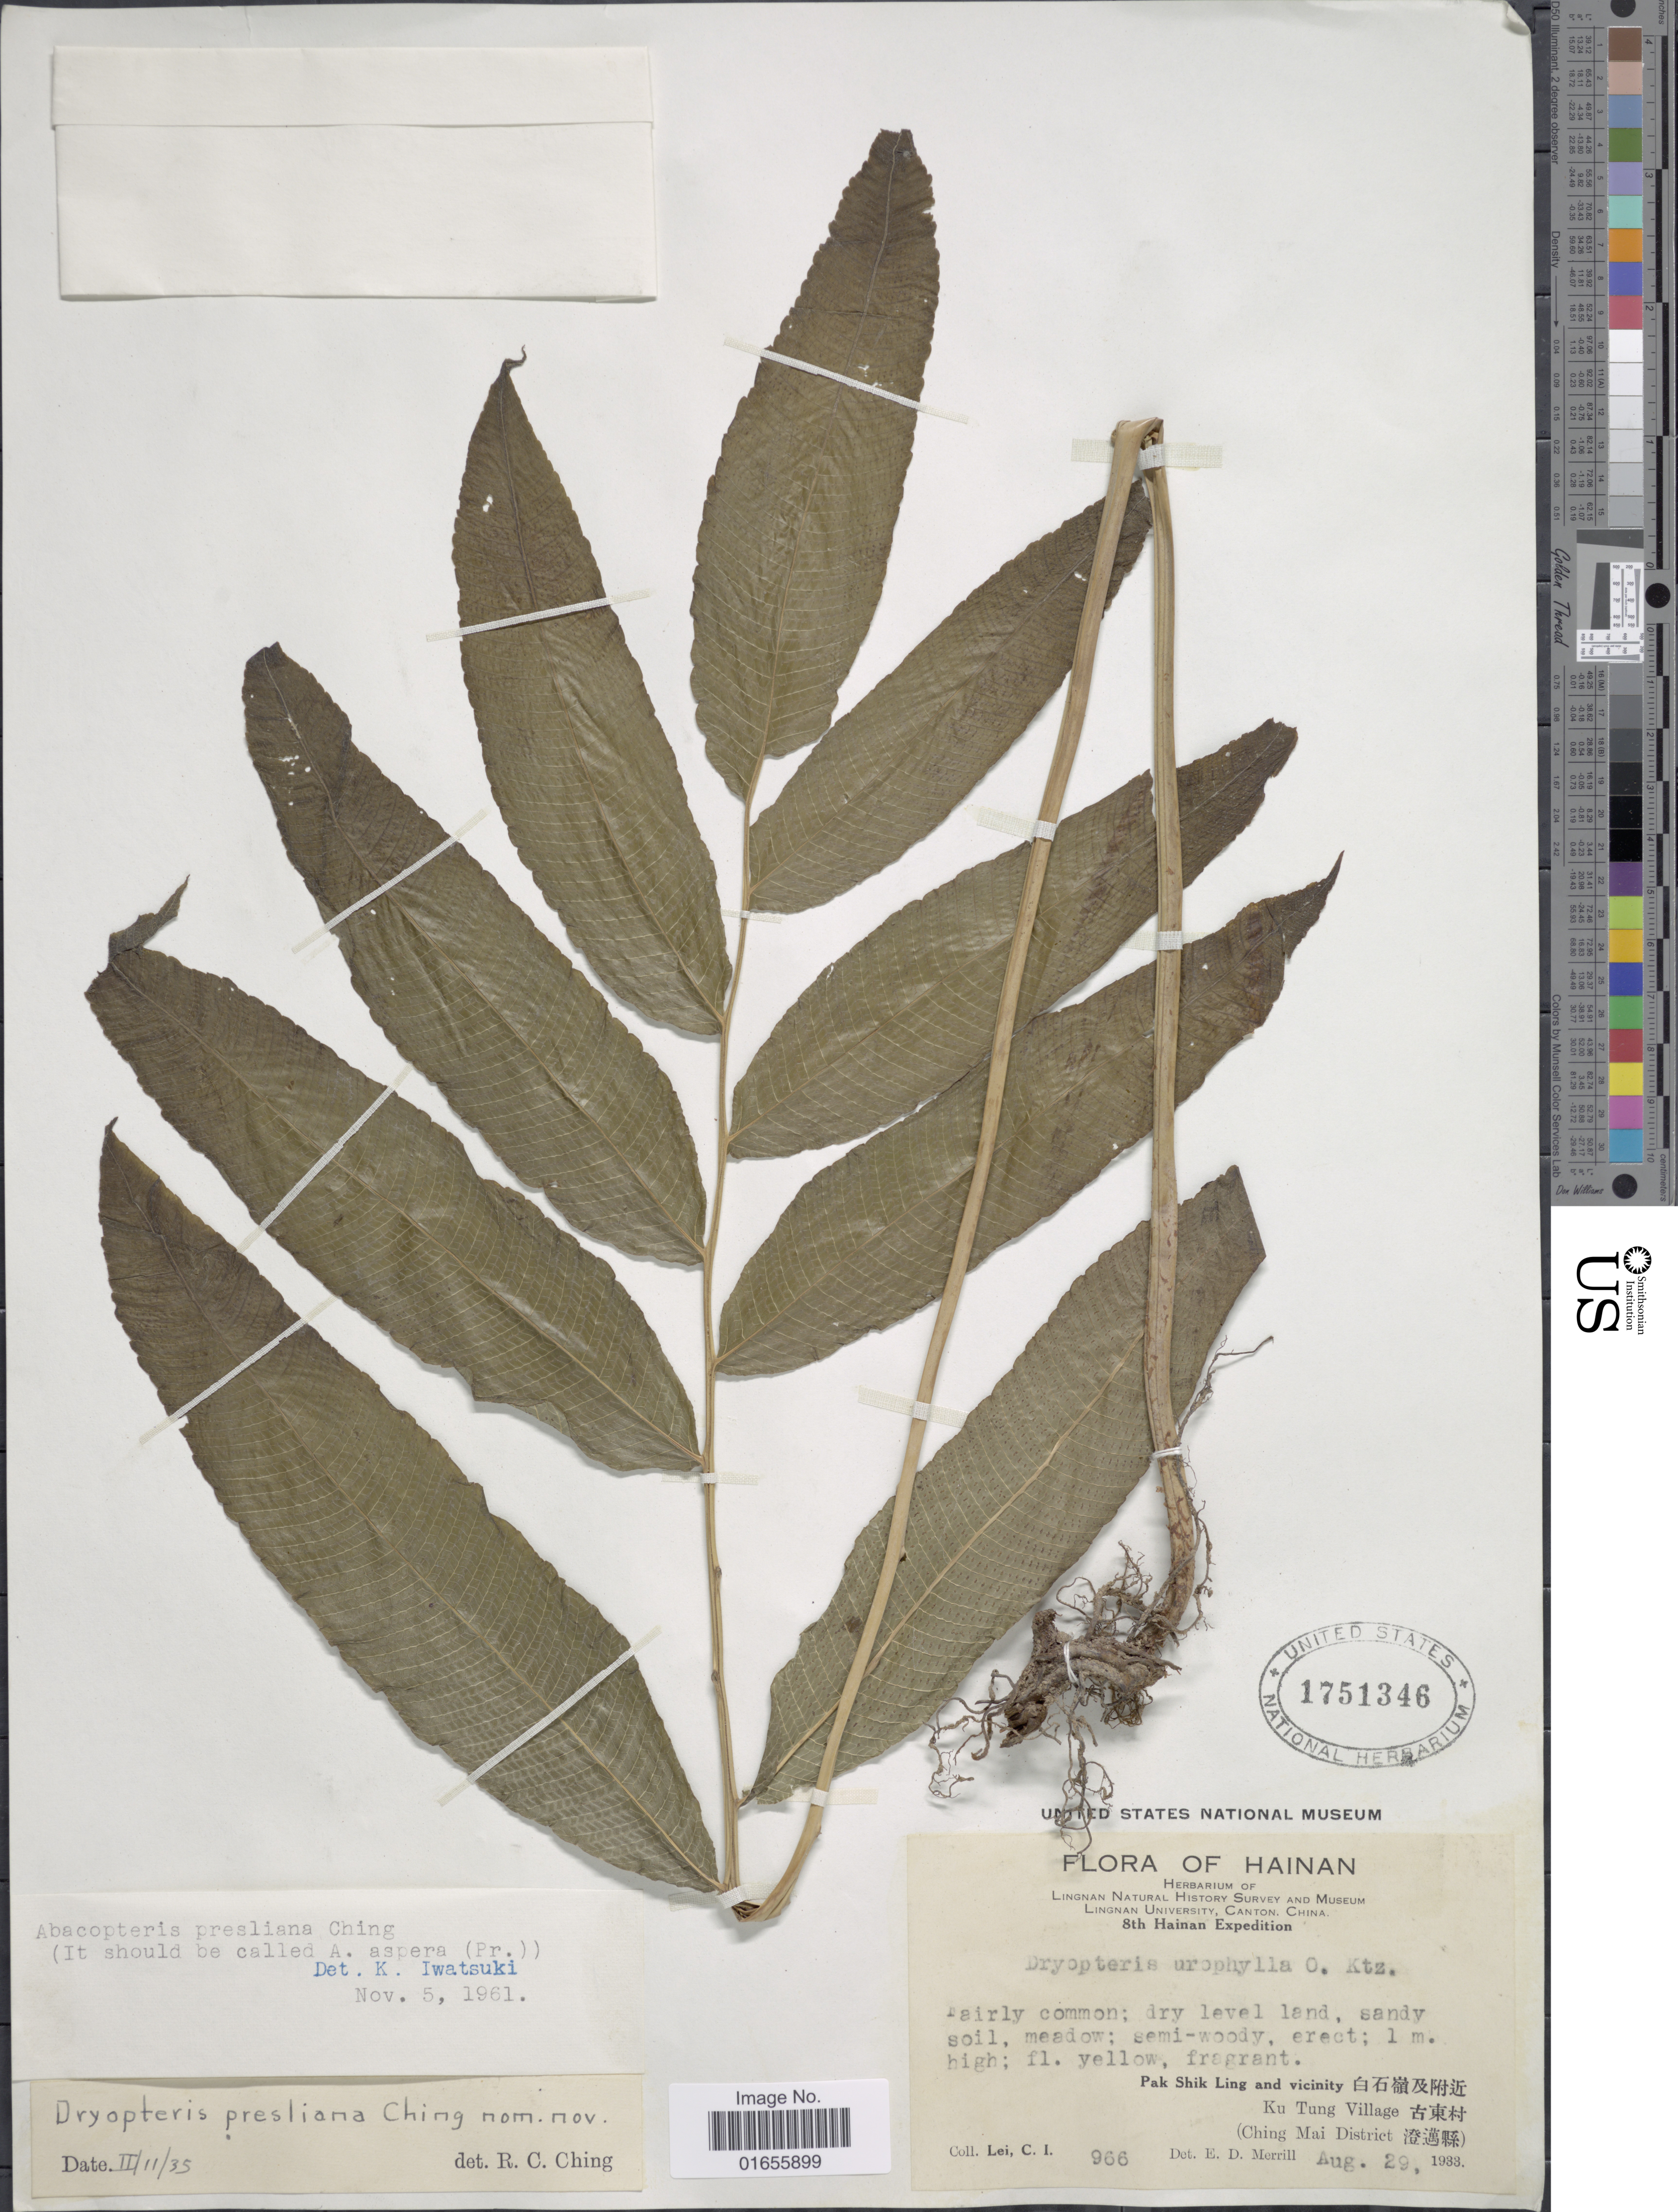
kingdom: Plantae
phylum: Tracheophyta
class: Polypodiopsida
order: Polypodiales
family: Thelypteridaceae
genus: Pronephrium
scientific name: Pronephrium asperum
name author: (C. Presl) Holttum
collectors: C. I. Lei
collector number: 966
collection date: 1933-08-29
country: China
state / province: Hainan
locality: Pak Shik Ling and vicinity, Ku Tung Village (Ching Mai District)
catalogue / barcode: US 1751346